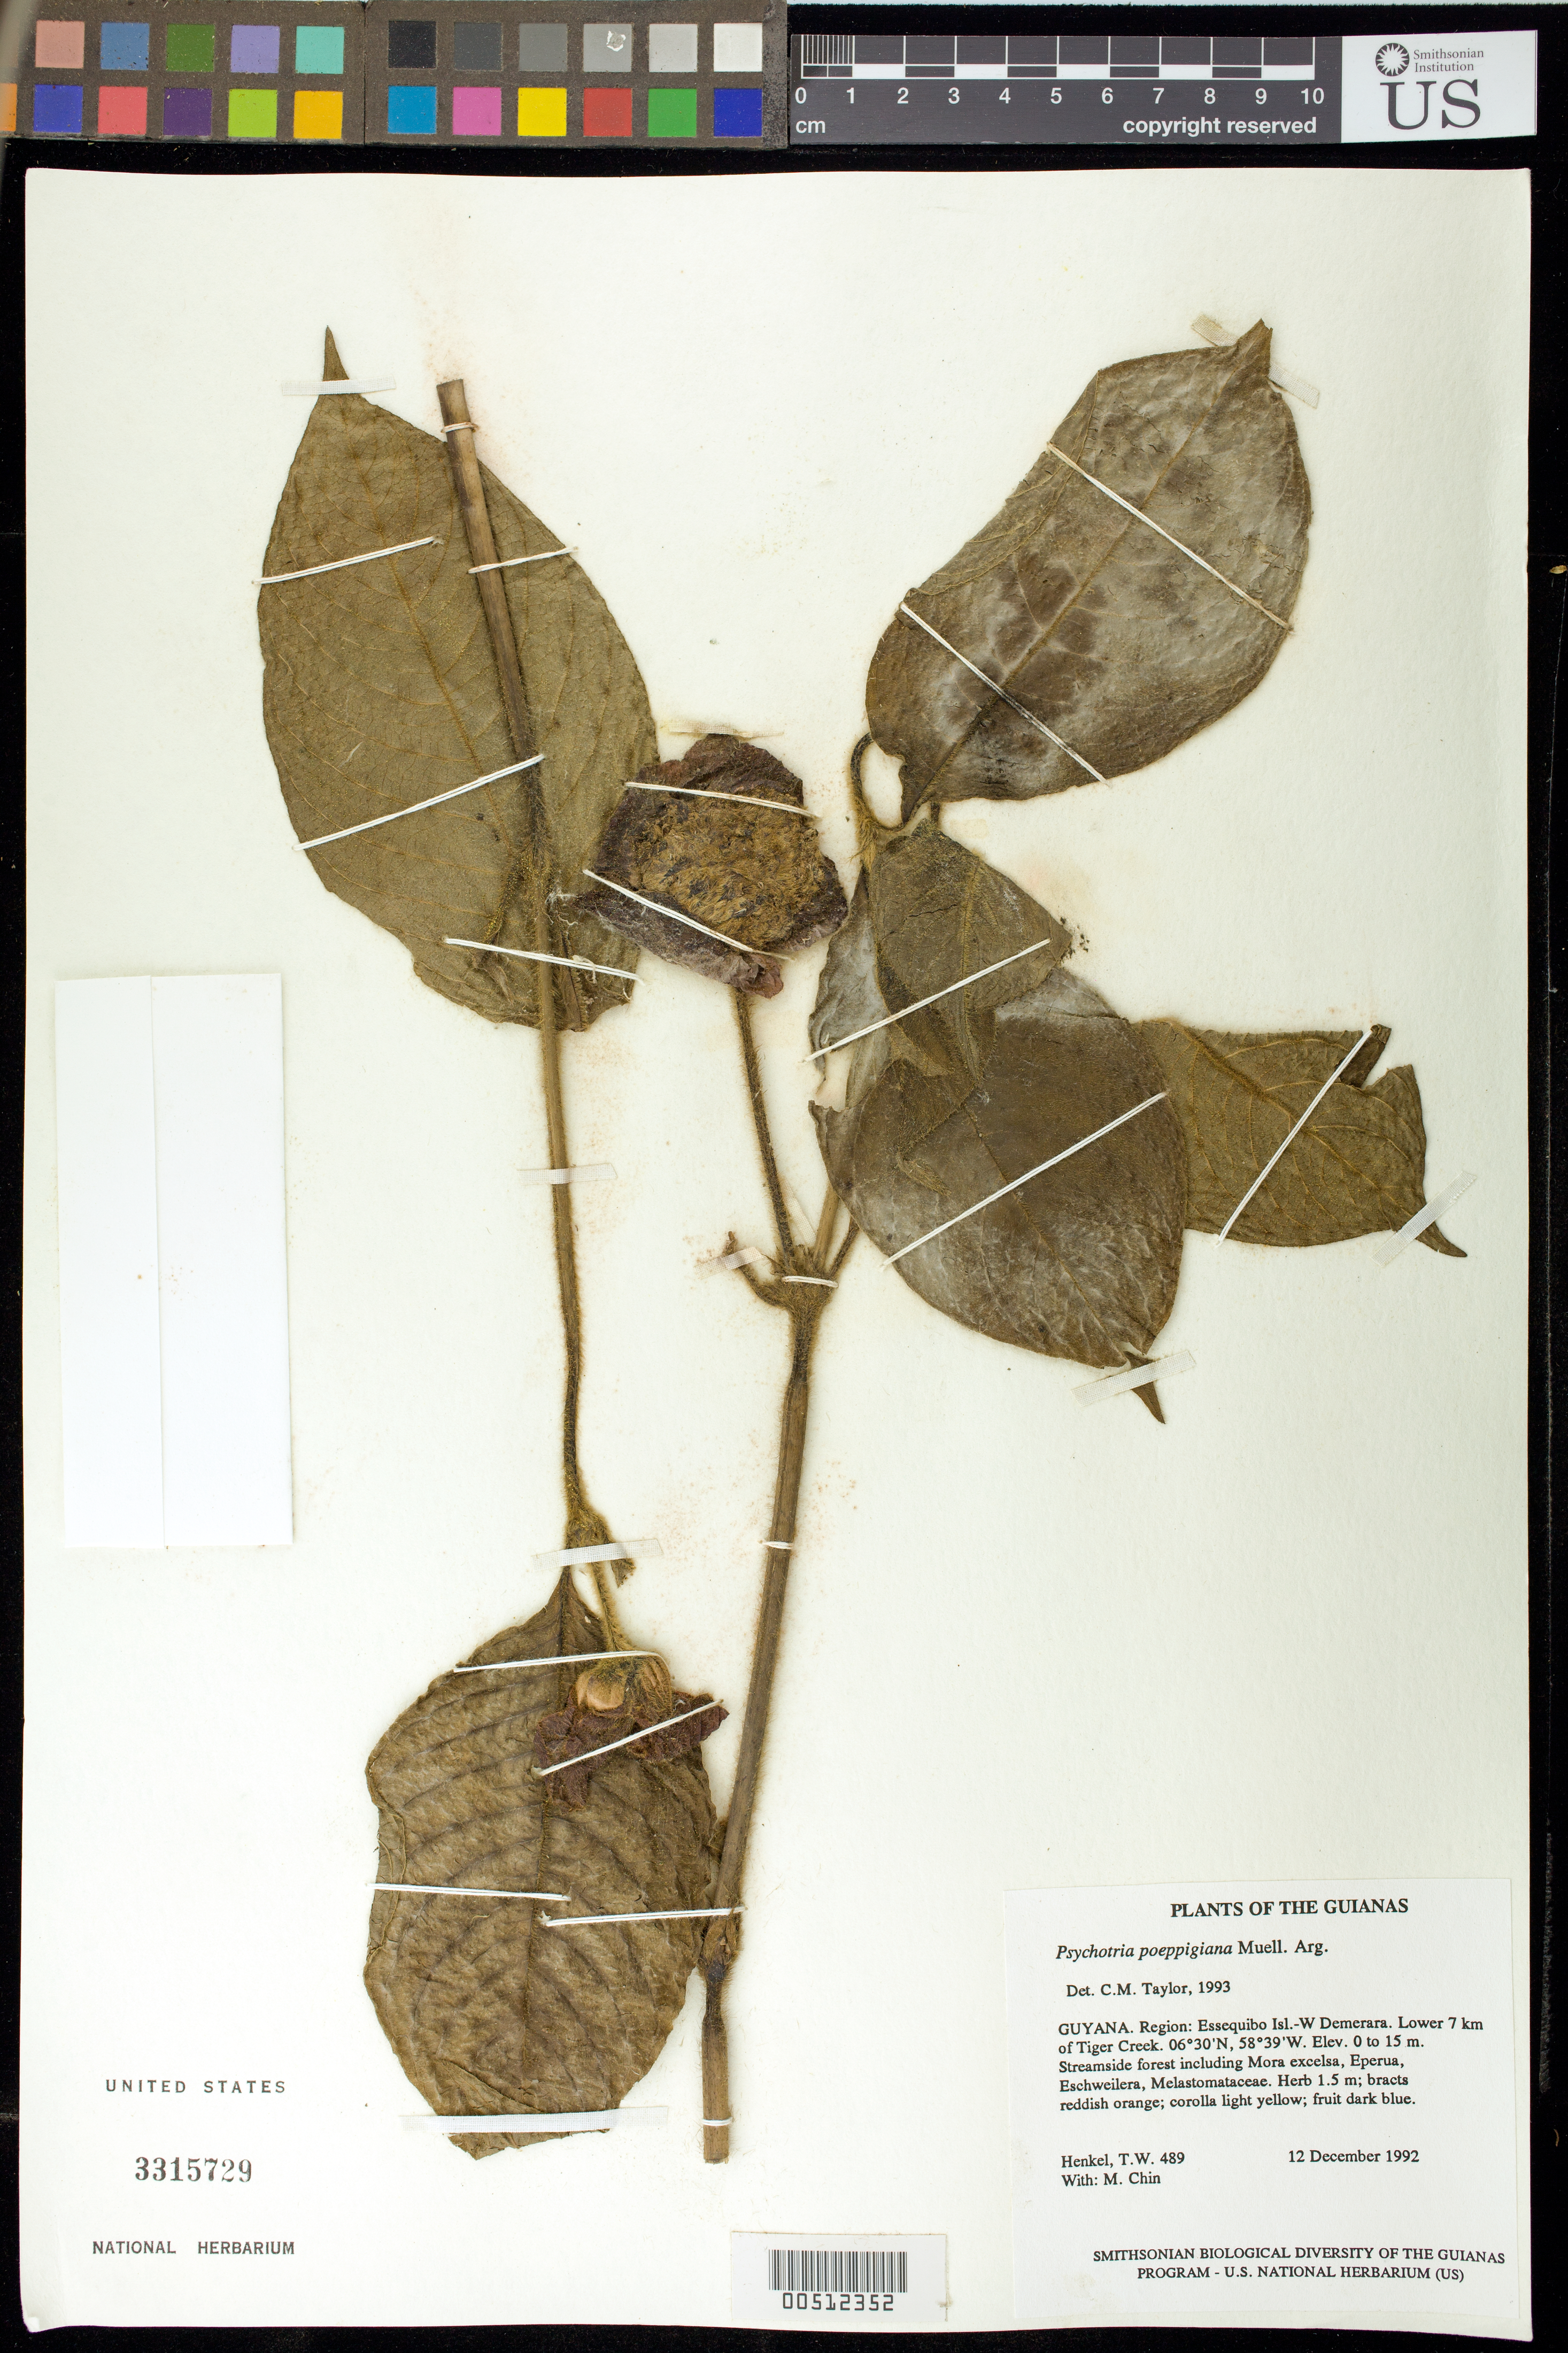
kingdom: Plantae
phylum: Tracheophyta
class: Magnoliopsida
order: Gentianales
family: Rubiaceae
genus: Palicourea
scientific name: Palicourea tomentosa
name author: (Aubl.) Borhidi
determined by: Kirkbride, J. H., Jr.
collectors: T. Henkel & M. Chin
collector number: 489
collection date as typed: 12 December 1992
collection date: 1992-12-12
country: Guyana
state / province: Essequibo Isl-W. Demerara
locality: Lower 7 km of Tiger Creek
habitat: Streamside forest including Mora excelsa, Eperua, Eschweilera, Melastomataceae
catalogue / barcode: US 3315729